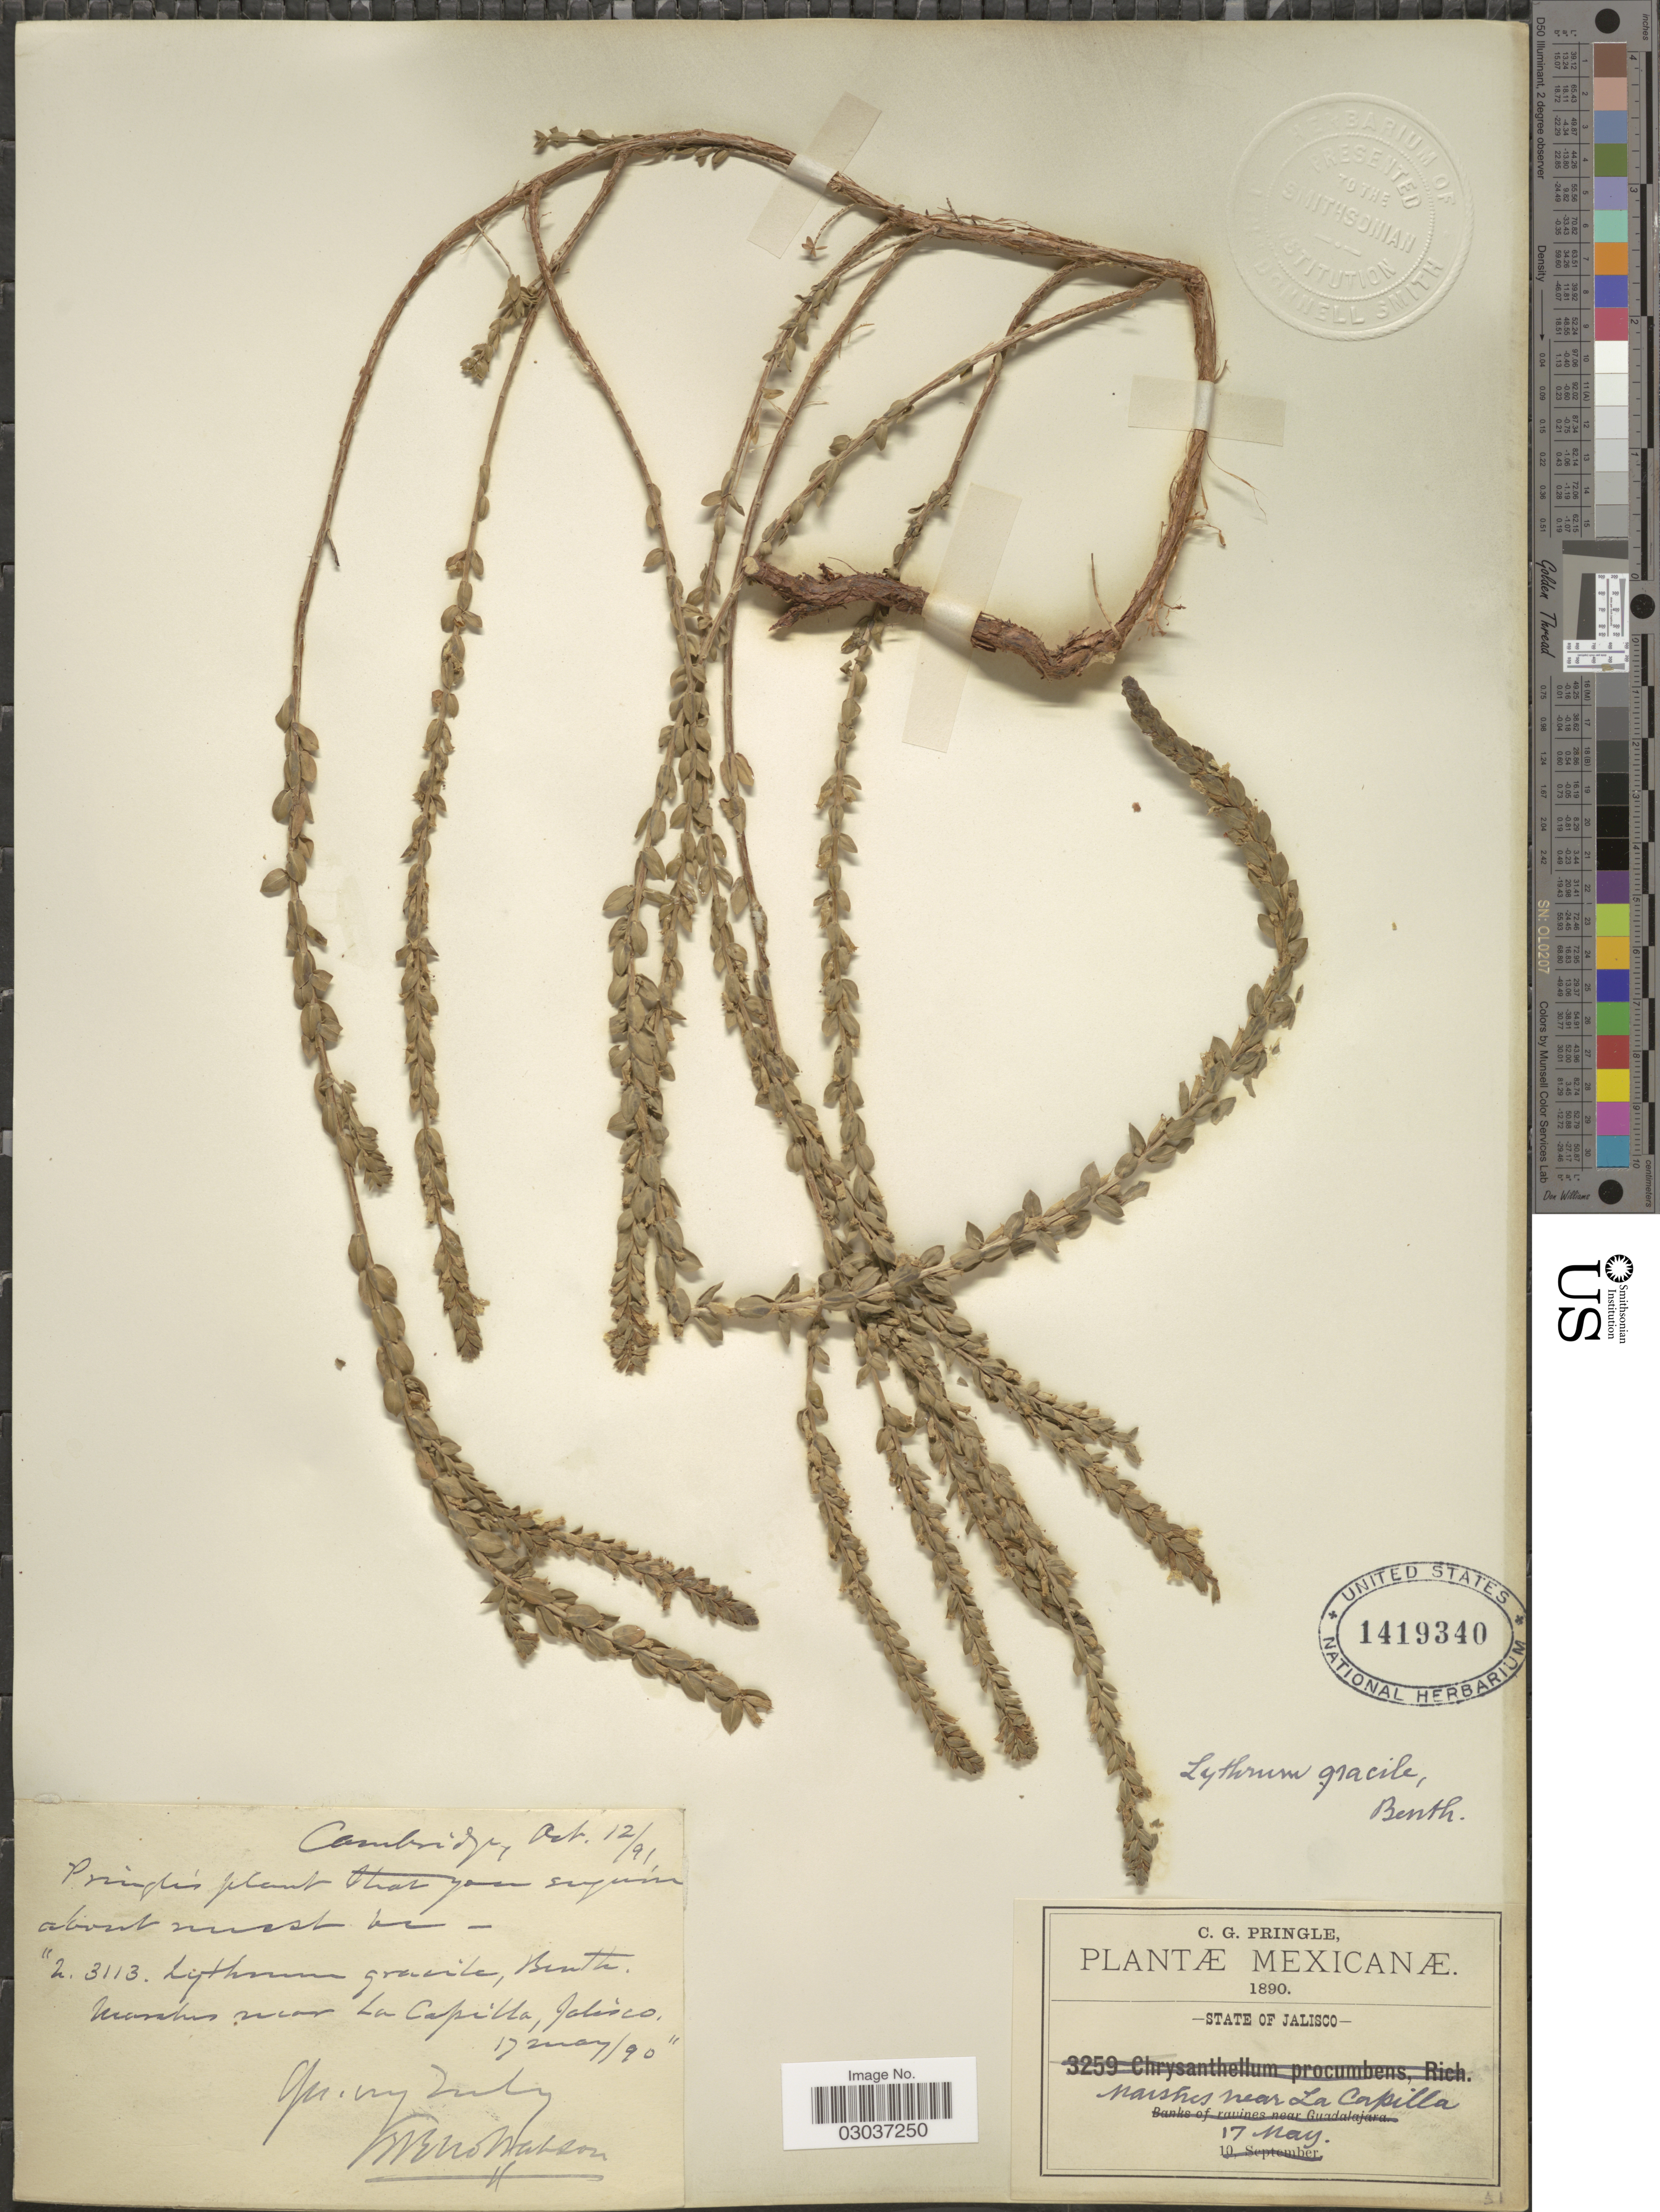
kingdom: Plantae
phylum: Tracheophyta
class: Magnoliopsida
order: Myrtales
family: Lythraceae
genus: Lythrum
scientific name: Lythrum gracile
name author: Benth.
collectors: C. G. Pringle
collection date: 1890-05-17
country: Mexico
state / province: Jalisco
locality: Marshes near La Capilla.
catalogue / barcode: US 1419340